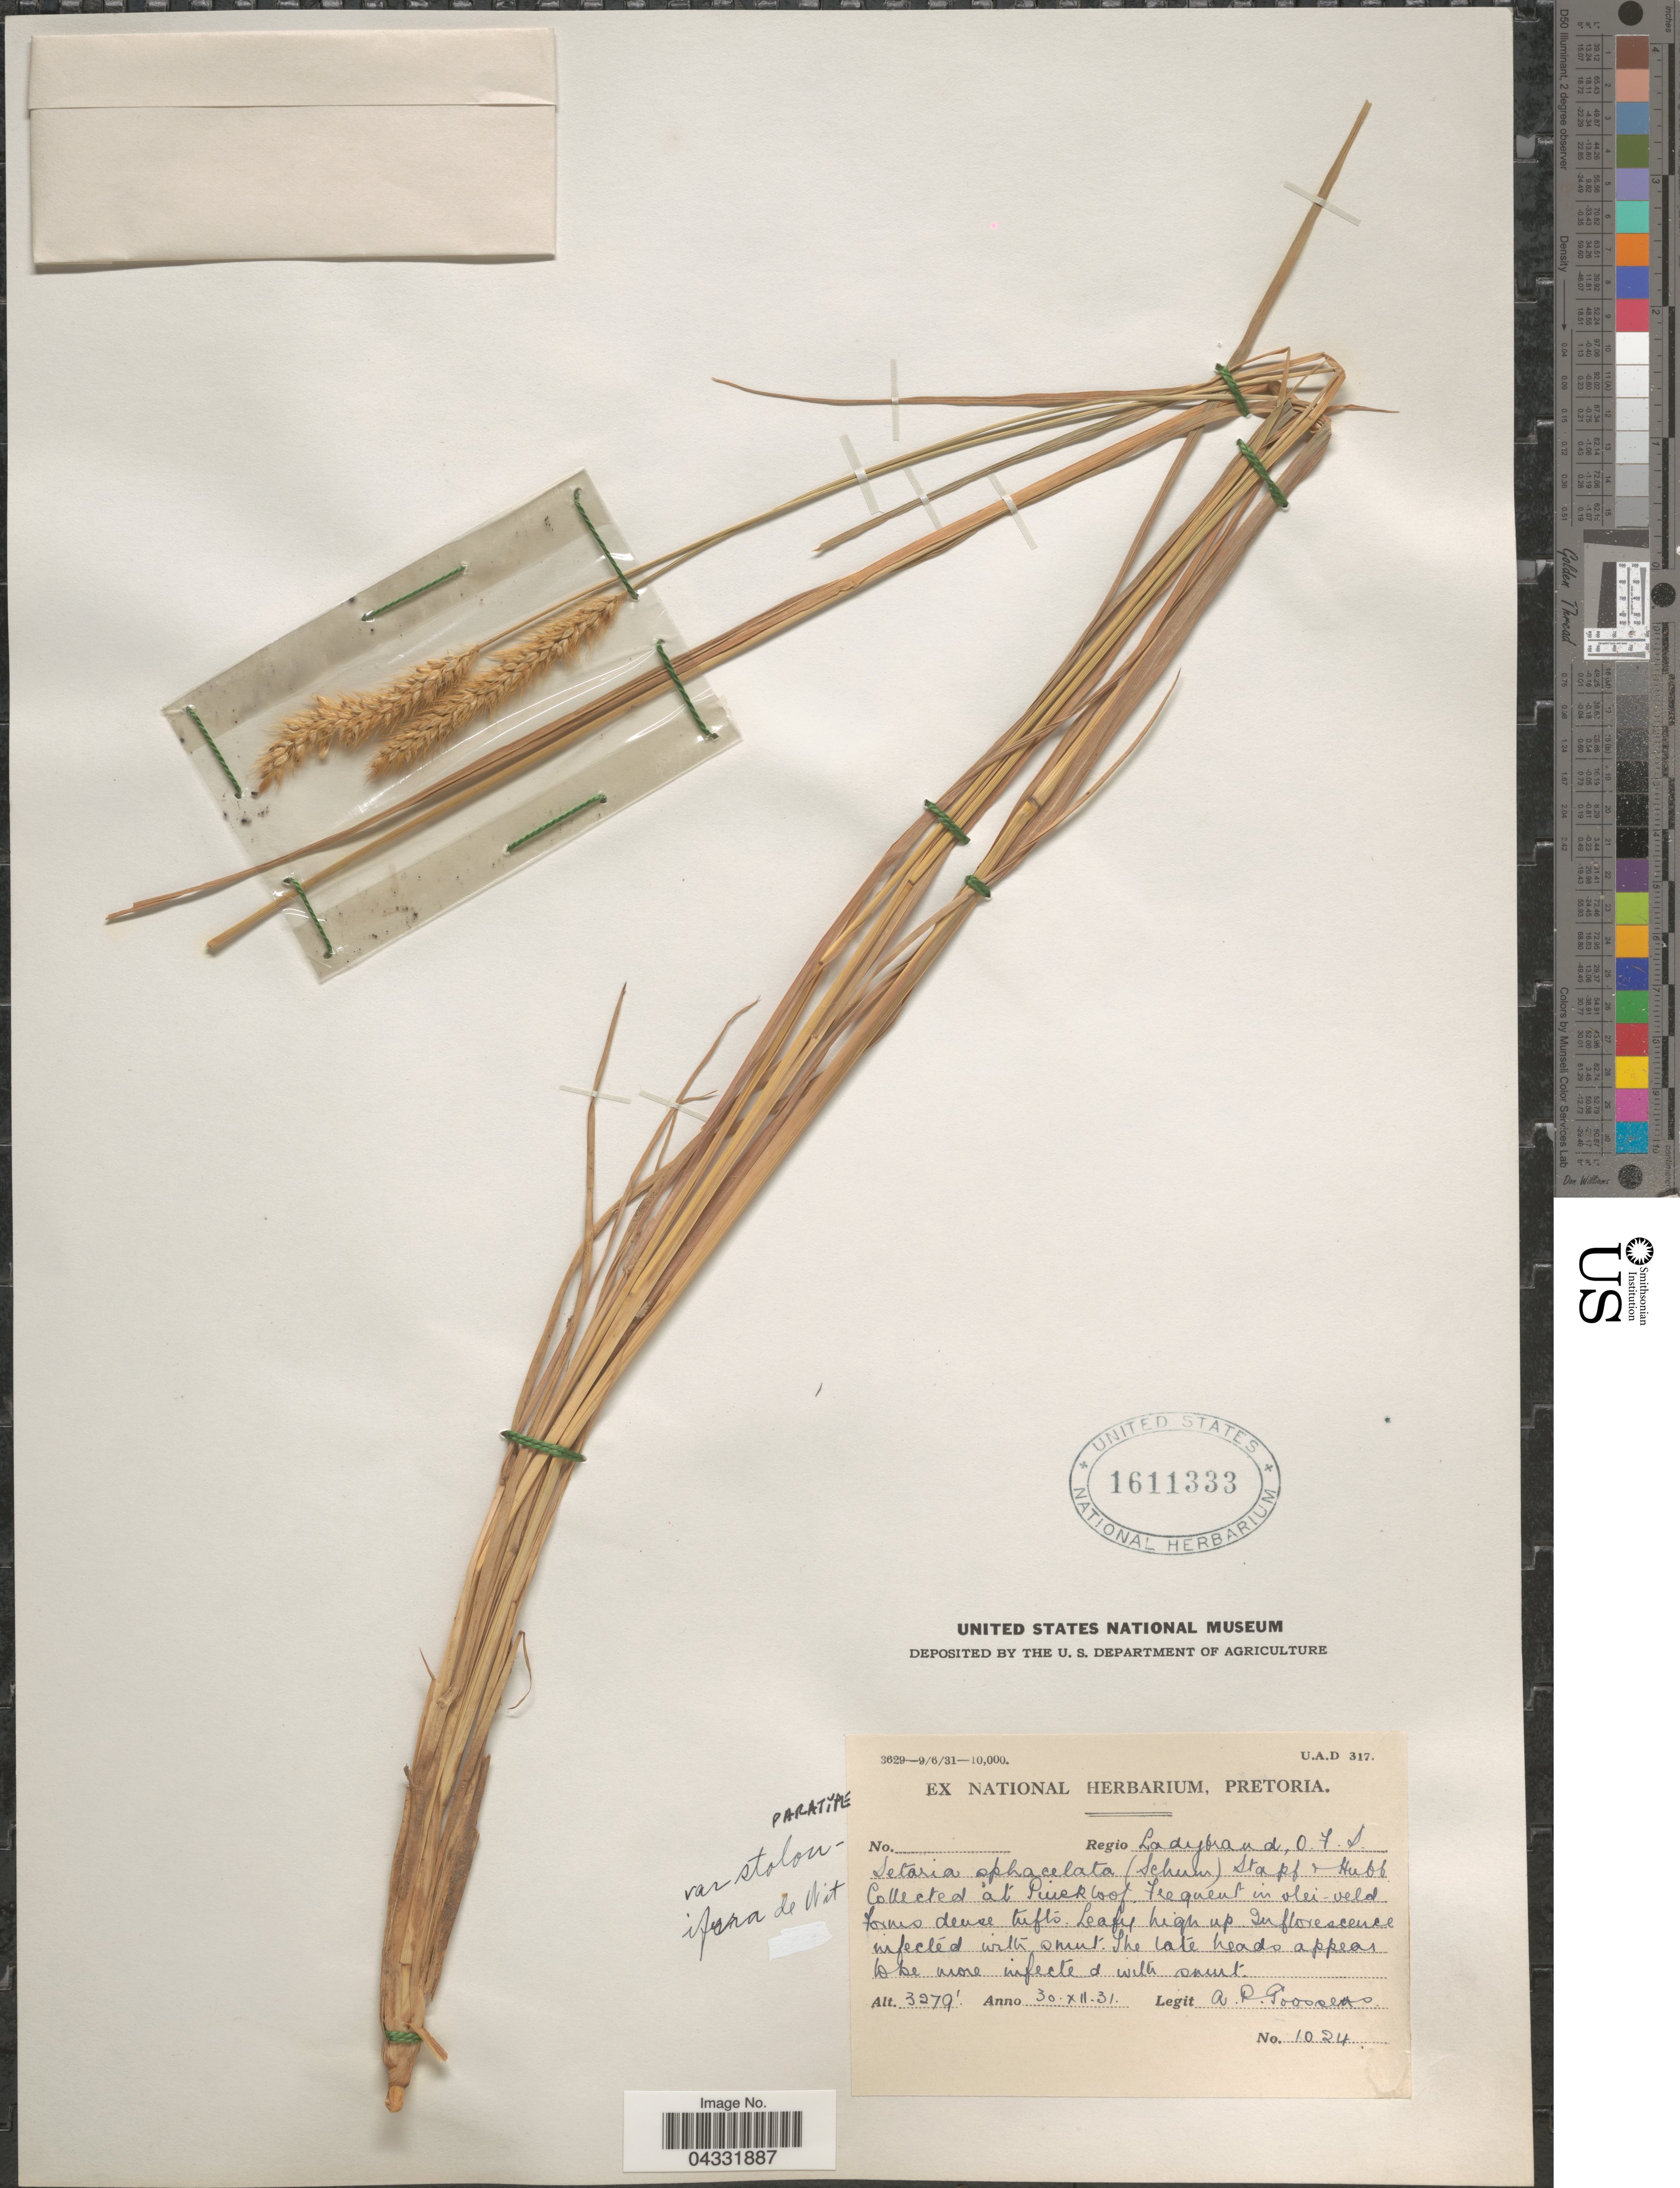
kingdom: Plantae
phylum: Tracheophyta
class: Liliopsida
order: Poales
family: Poaceae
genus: Setaria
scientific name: Setaria sphacelata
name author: (Schumach.) Stapf & Hubb. ex Moss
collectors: A. P. G. Goossens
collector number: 1024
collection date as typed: Transcribed d/m/y: 30/12/31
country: South Africa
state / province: Free State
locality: Regio Ladybrand, O.F.S. Pinekloof.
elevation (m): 999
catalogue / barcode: US 1611333